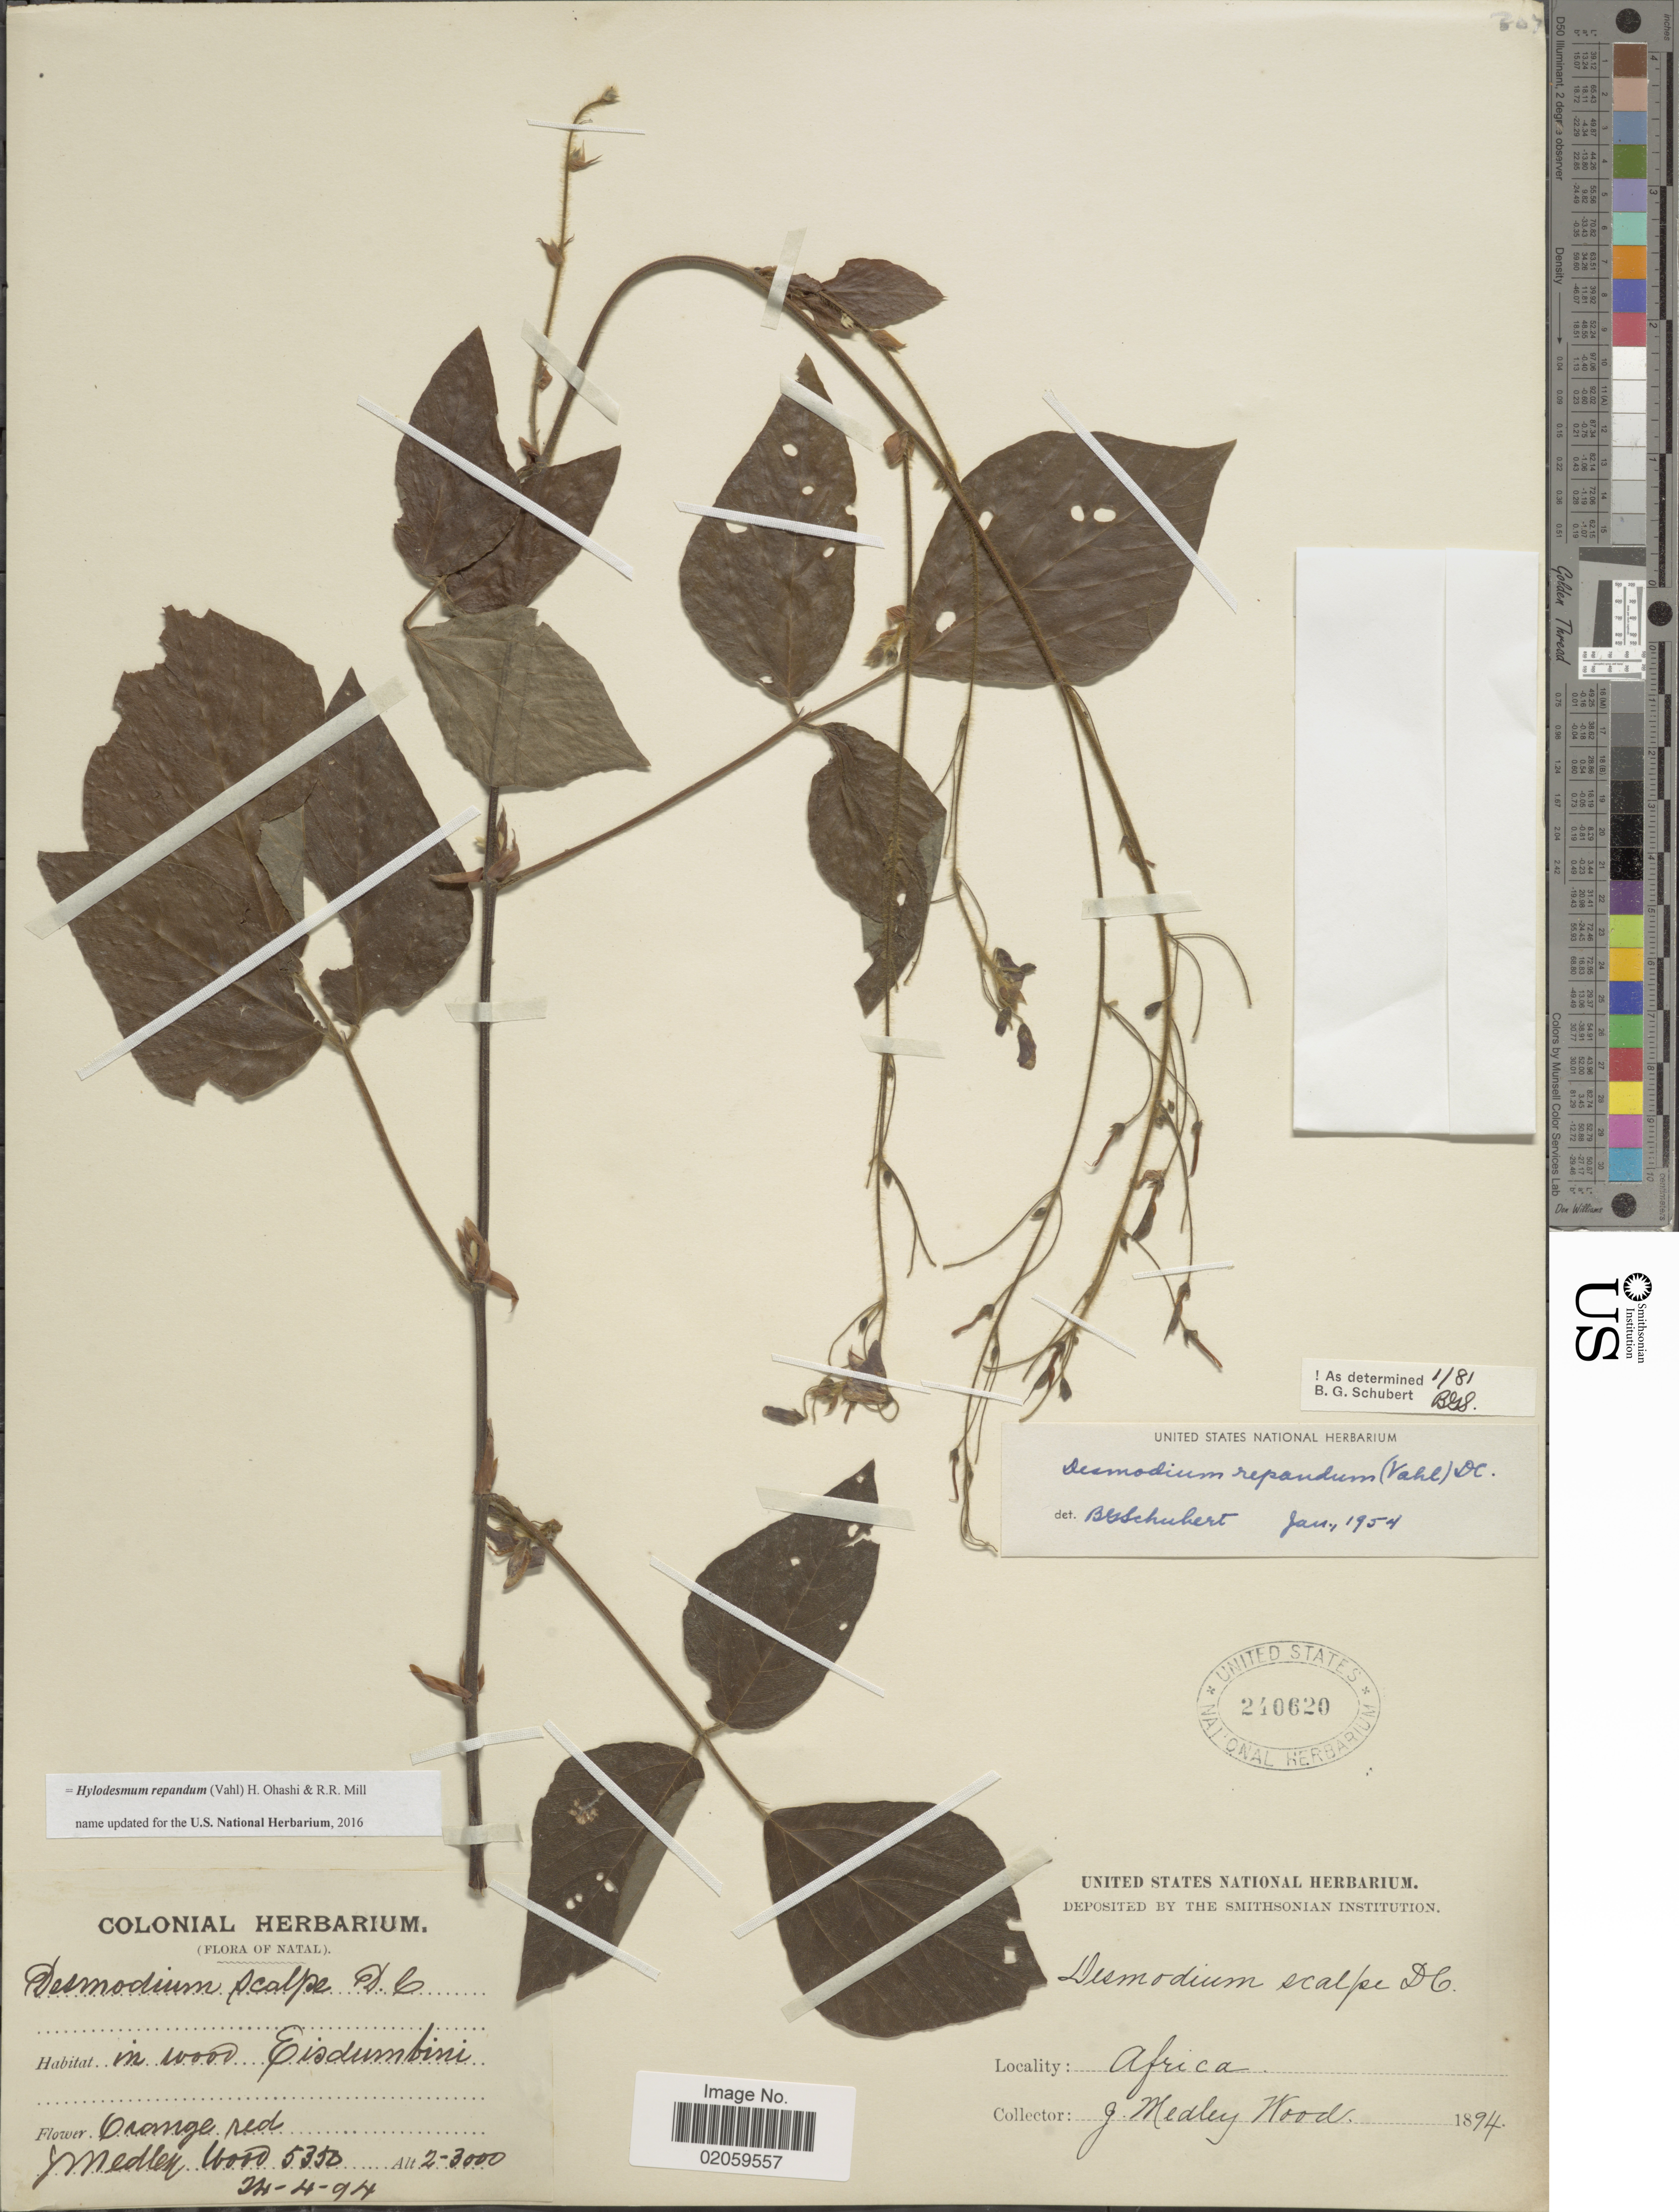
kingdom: Plantae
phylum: Tracheophyta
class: Magnoliopsida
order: Fabales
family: Fabaceae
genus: Hylodesmum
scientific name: Hylodesmum repandum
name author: (Vahl) H. Ohashi & R.R. Mill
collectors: J. M. Wood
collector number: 5350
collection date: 1894-04-24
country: South Africa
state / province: KwaZulu-Natal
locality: Natal, Eisdumbini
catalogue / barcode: US 240620